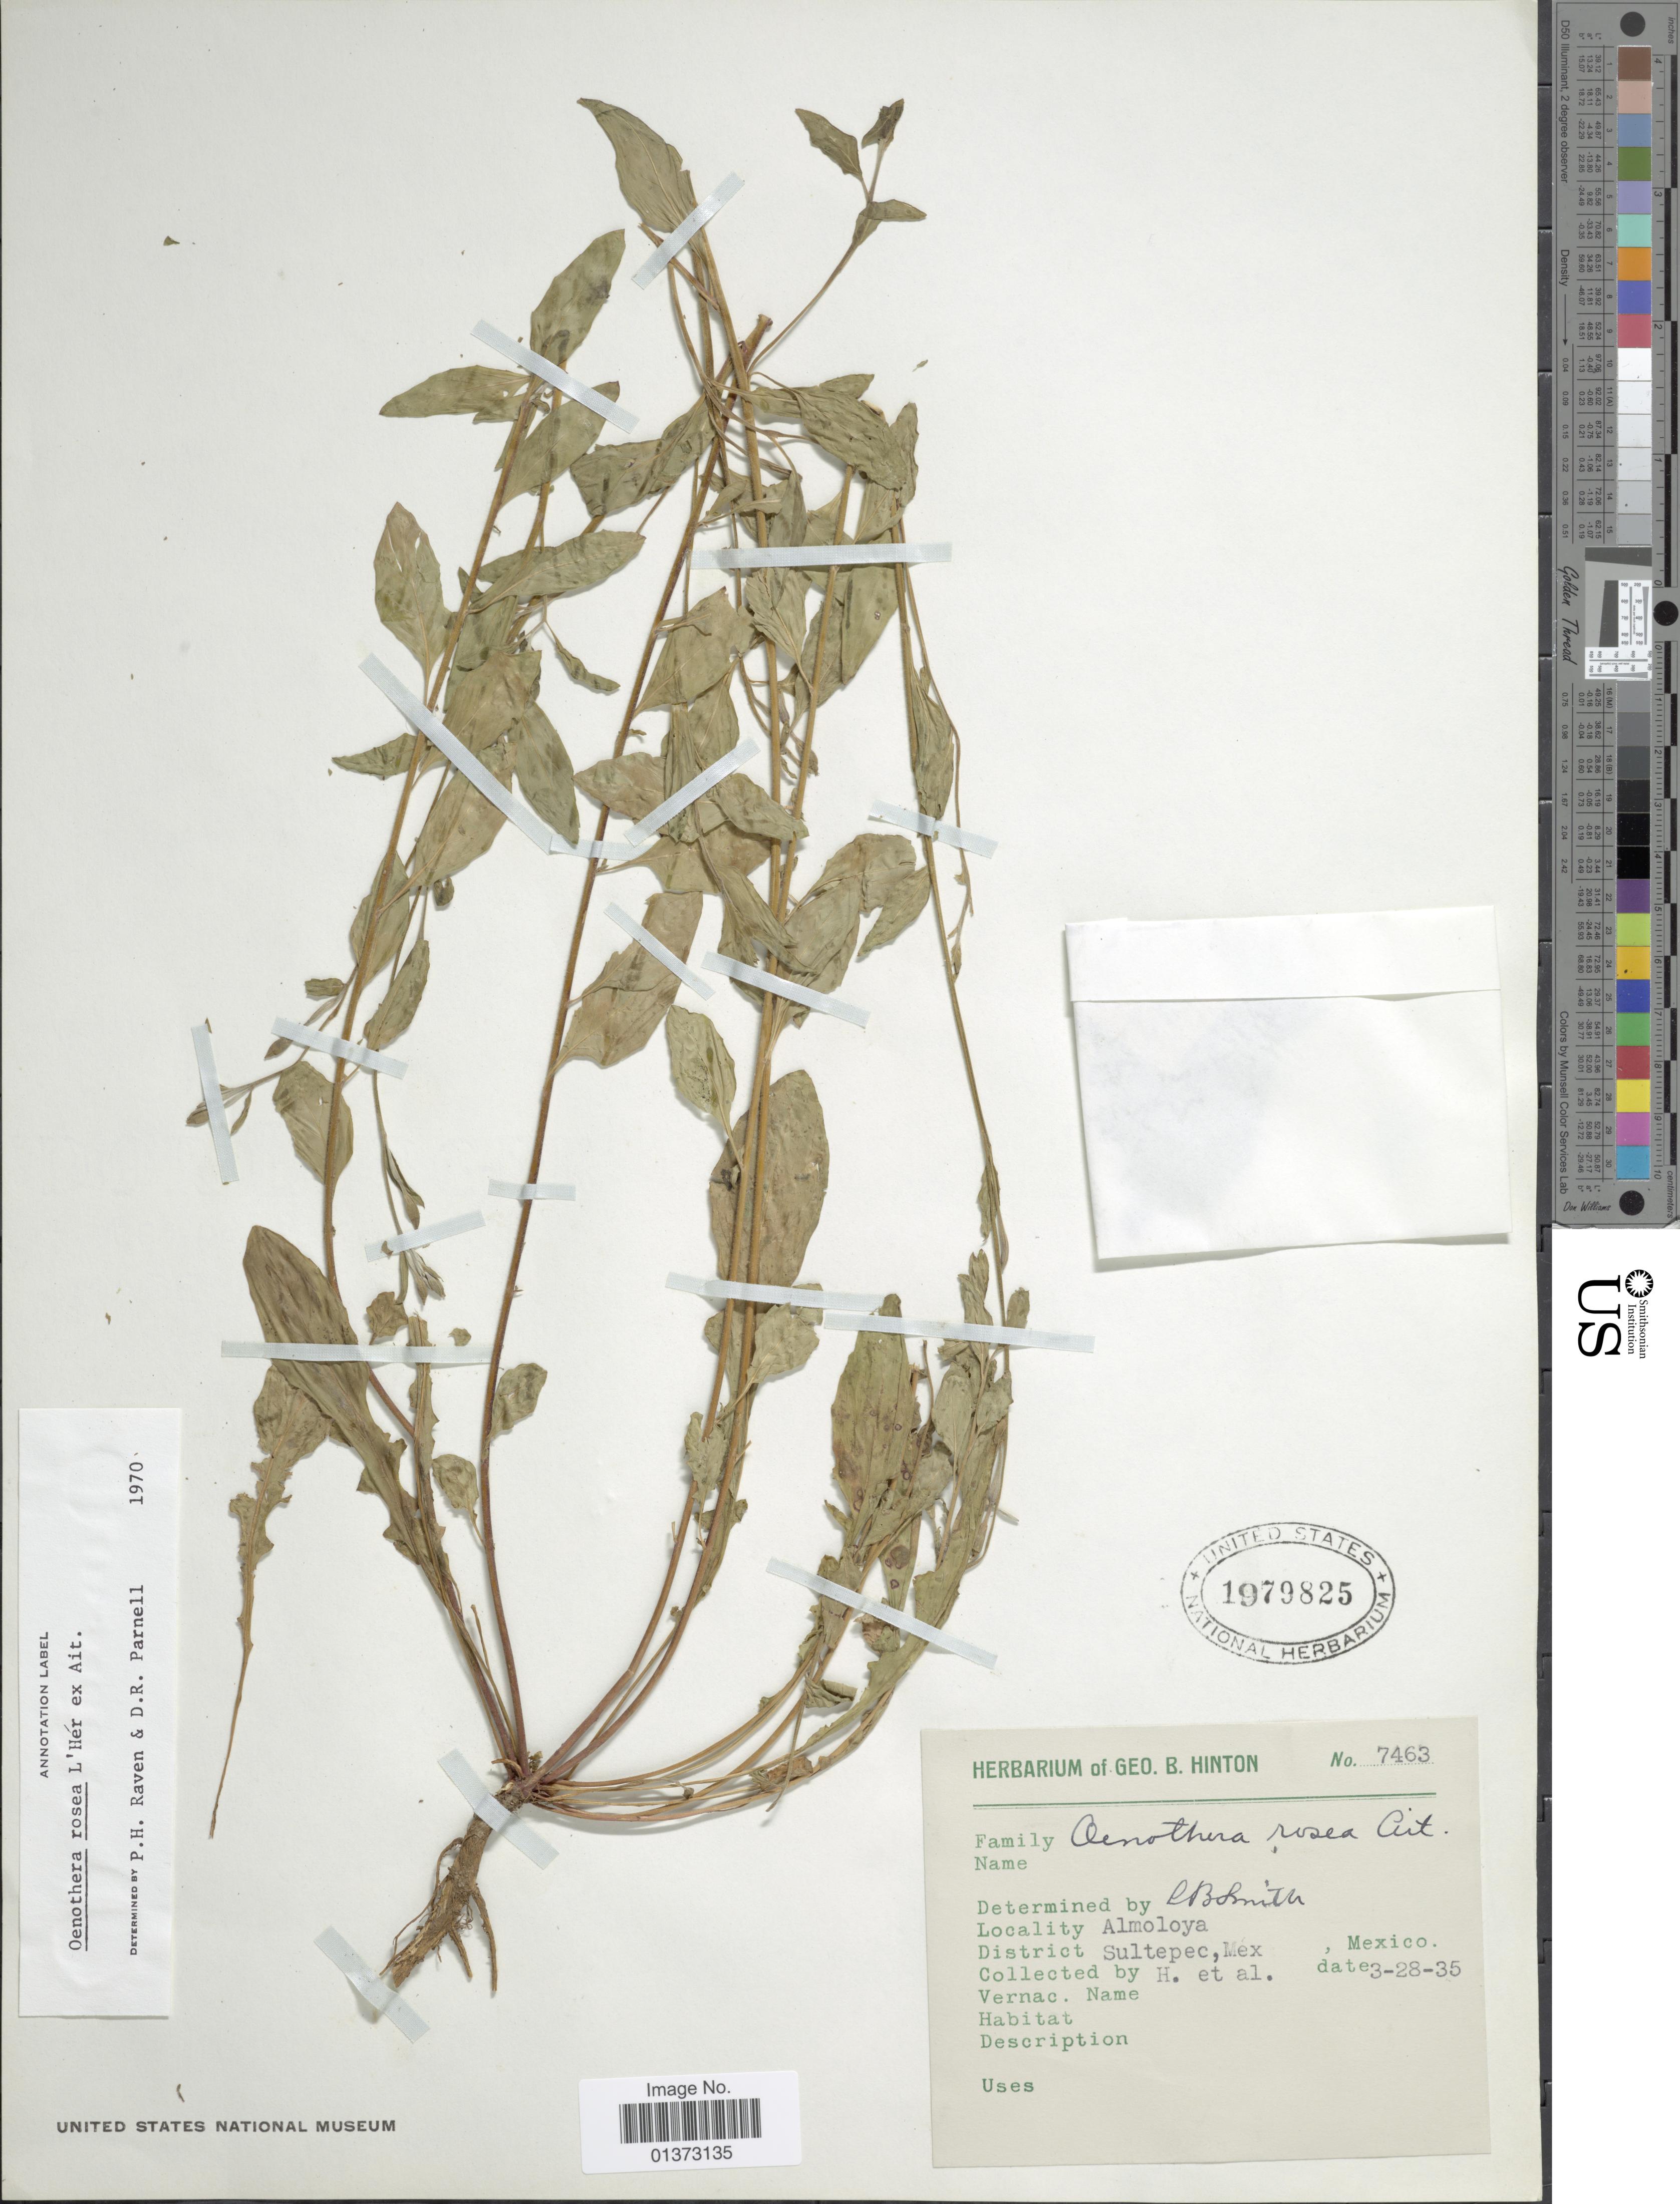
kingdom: Plantae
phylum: Tracheophyta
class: Magnoliopsida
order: Myrtales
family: Onagraceae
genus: Oenothera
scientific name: Oenothera rosea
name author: L'Hér. ex Aiton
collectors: G. B. Hinton & et al.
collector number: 7463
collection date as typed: Transcribed d/m/y: 28/3/35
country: Mexico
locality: Almoloya, District Sultepec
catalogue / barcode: US 1979825